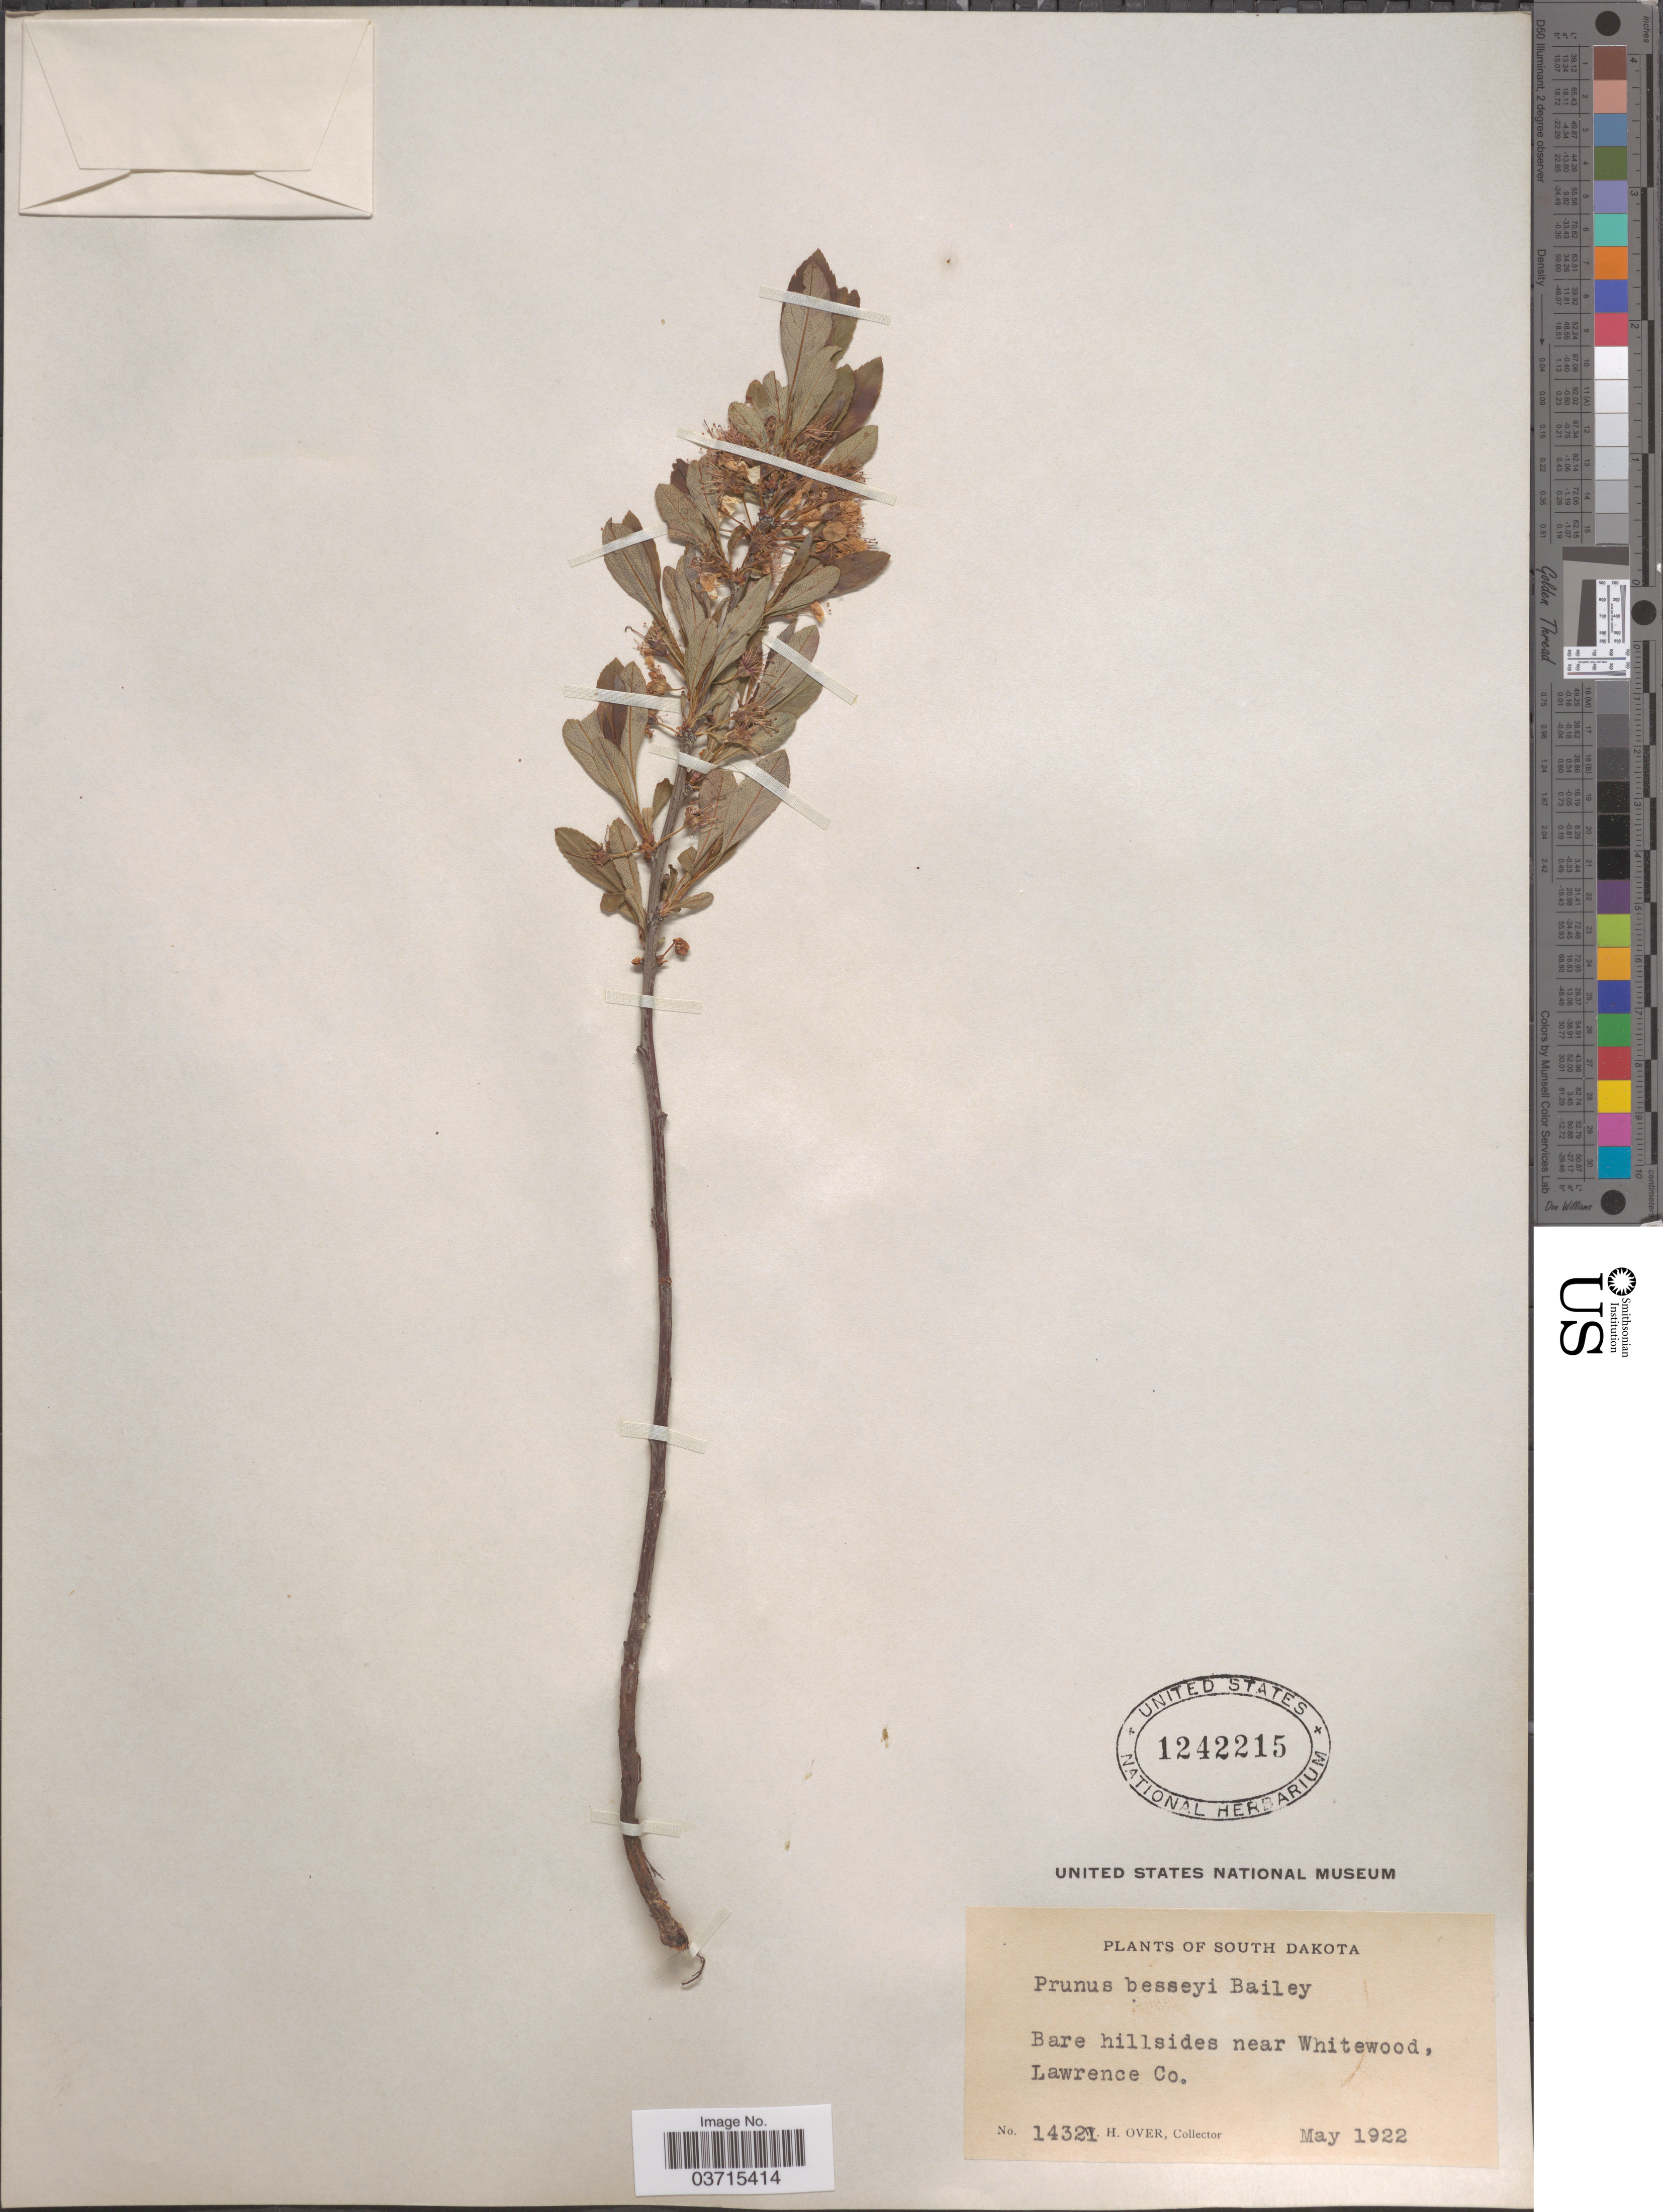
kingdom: Plantae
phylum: Tracheophyta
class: Magnoliopsida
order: Rosales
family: Rosaceae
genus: Prunus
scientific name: Prunus besseyi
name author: L.H. Bailey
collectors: W. Over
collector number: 14321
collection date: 1922-05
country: United States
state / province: South Dakota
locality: Near Whitewood, Lawrence Co.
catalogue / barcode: US 1242215